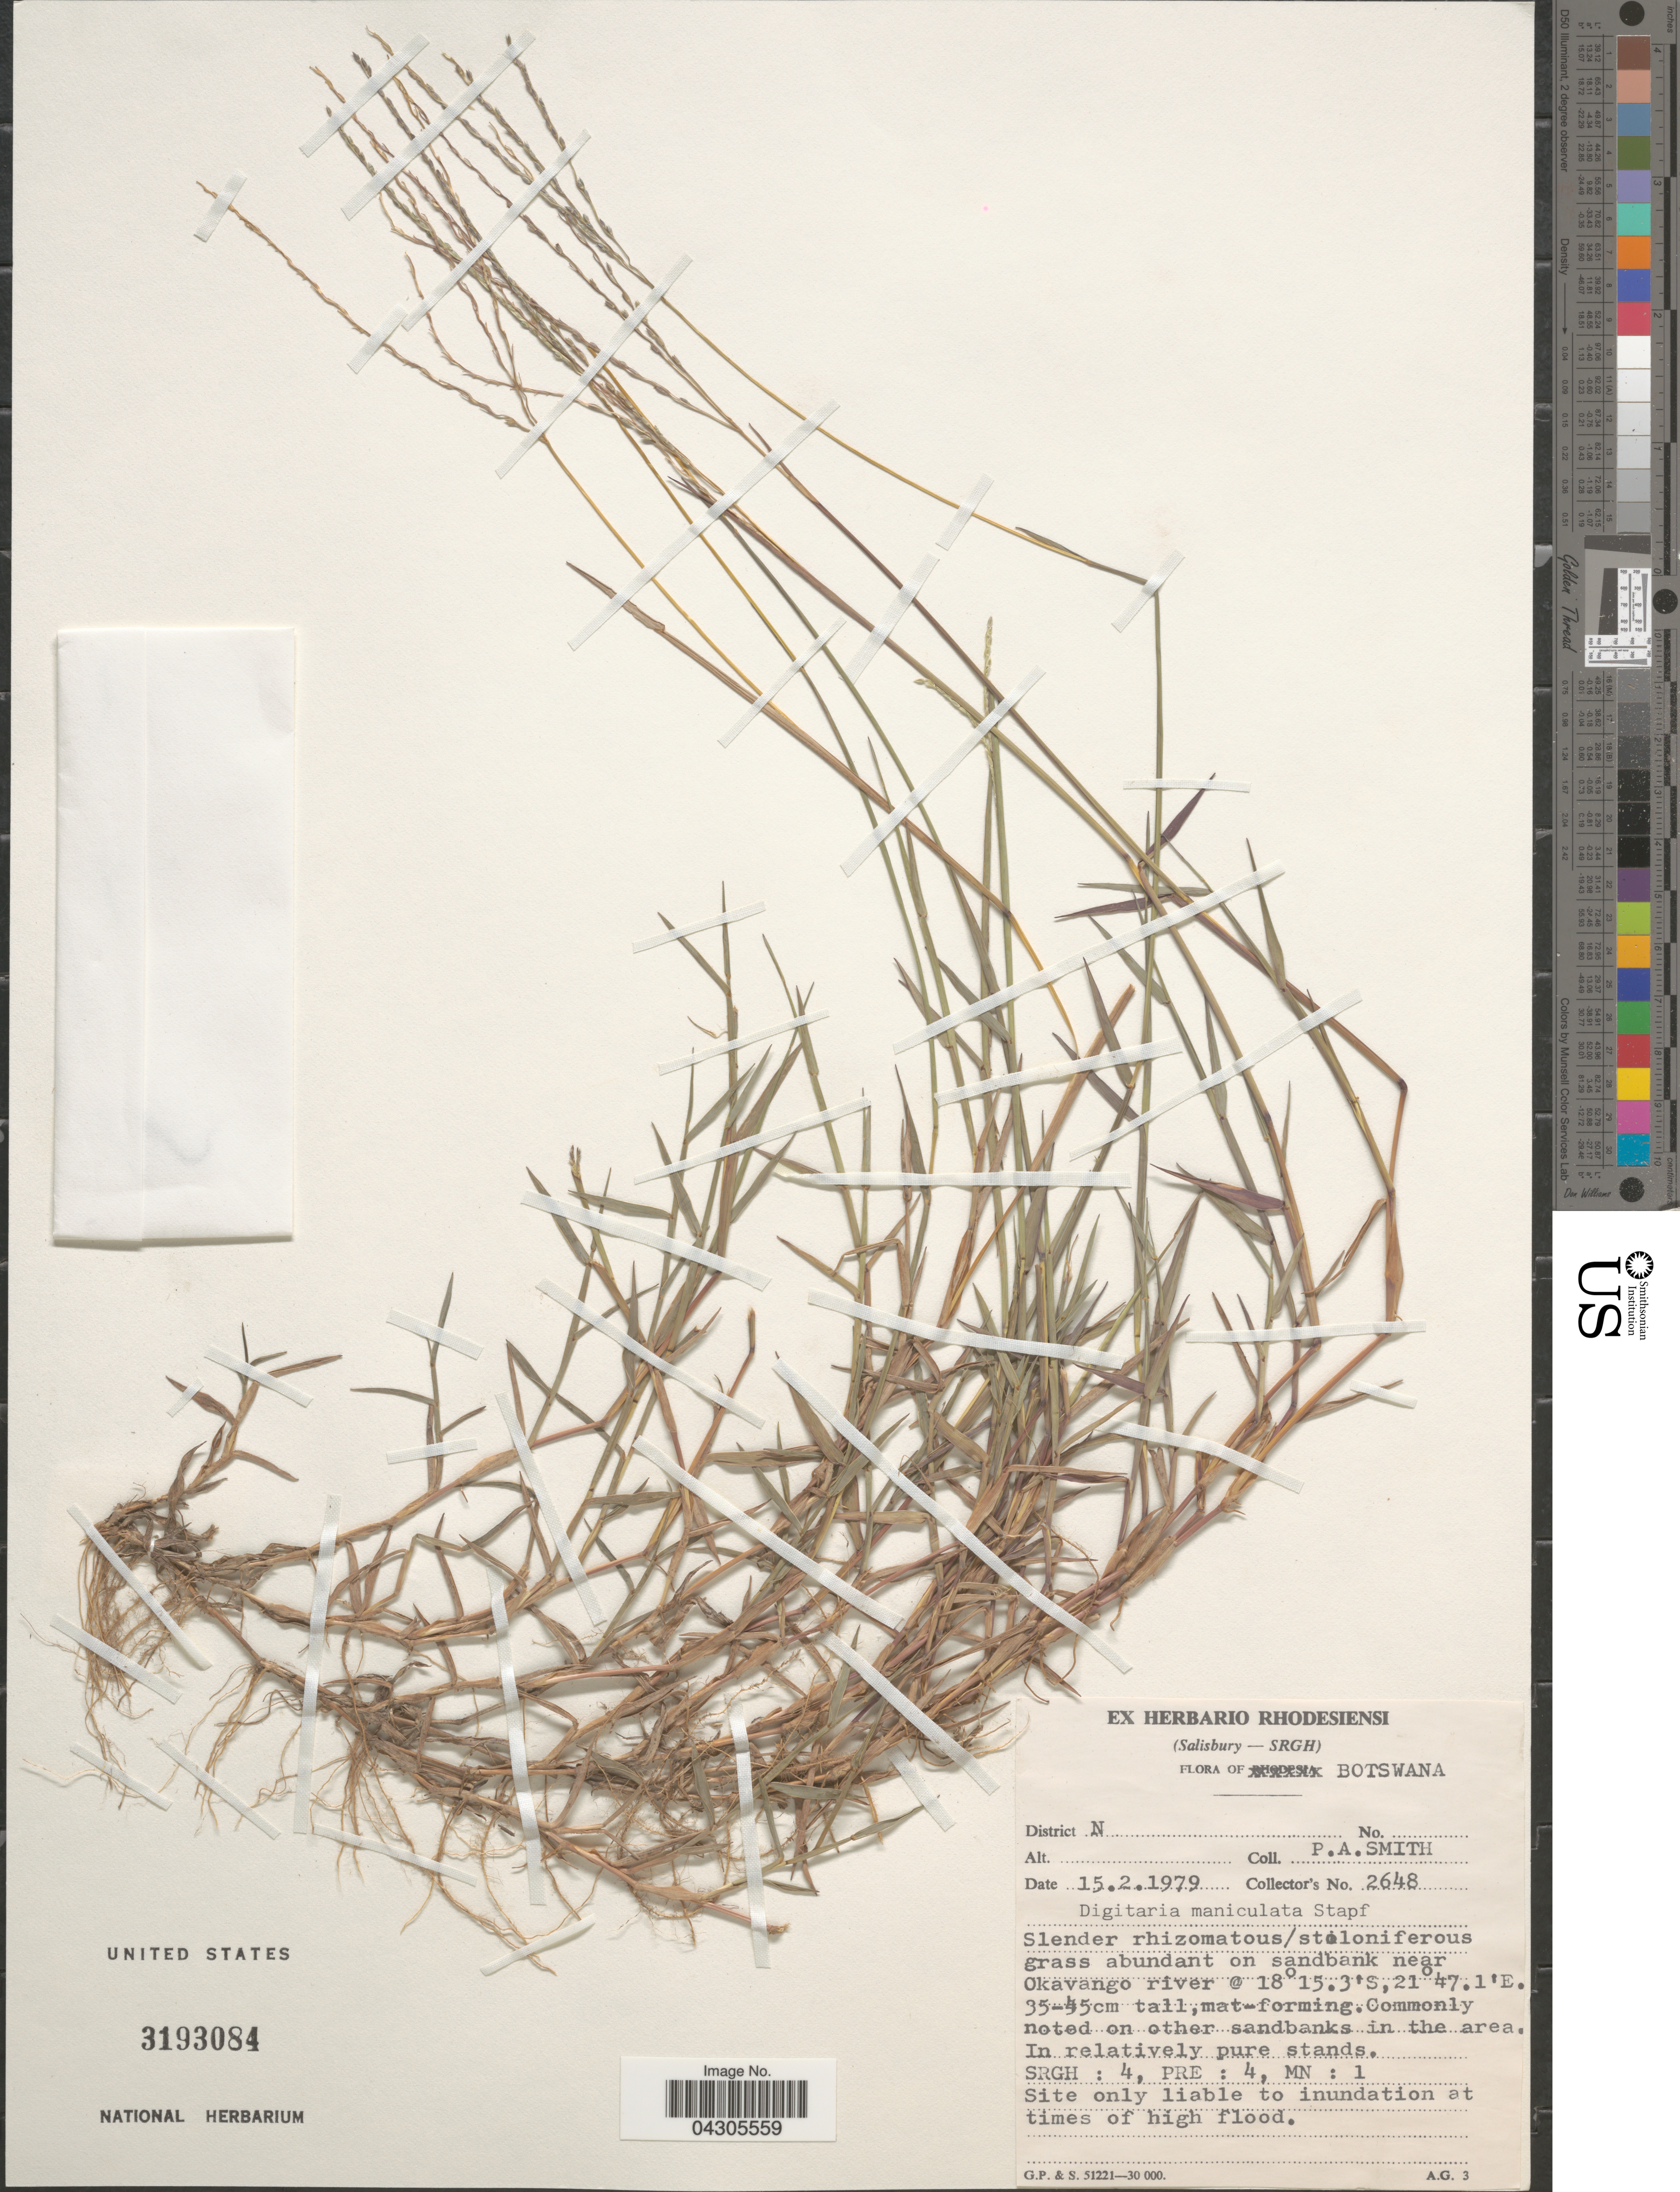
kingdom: Plantae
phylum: Tracheophyta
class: Liliopsida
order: Poales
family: Poaceae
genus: Digitaria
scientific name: Digitaria maniculata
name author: Stapf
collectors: P. Smith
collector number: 2648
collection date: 1979-02-15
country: Botswana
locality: District N. On sandbank near Okavango river.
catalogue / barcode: US 3193084